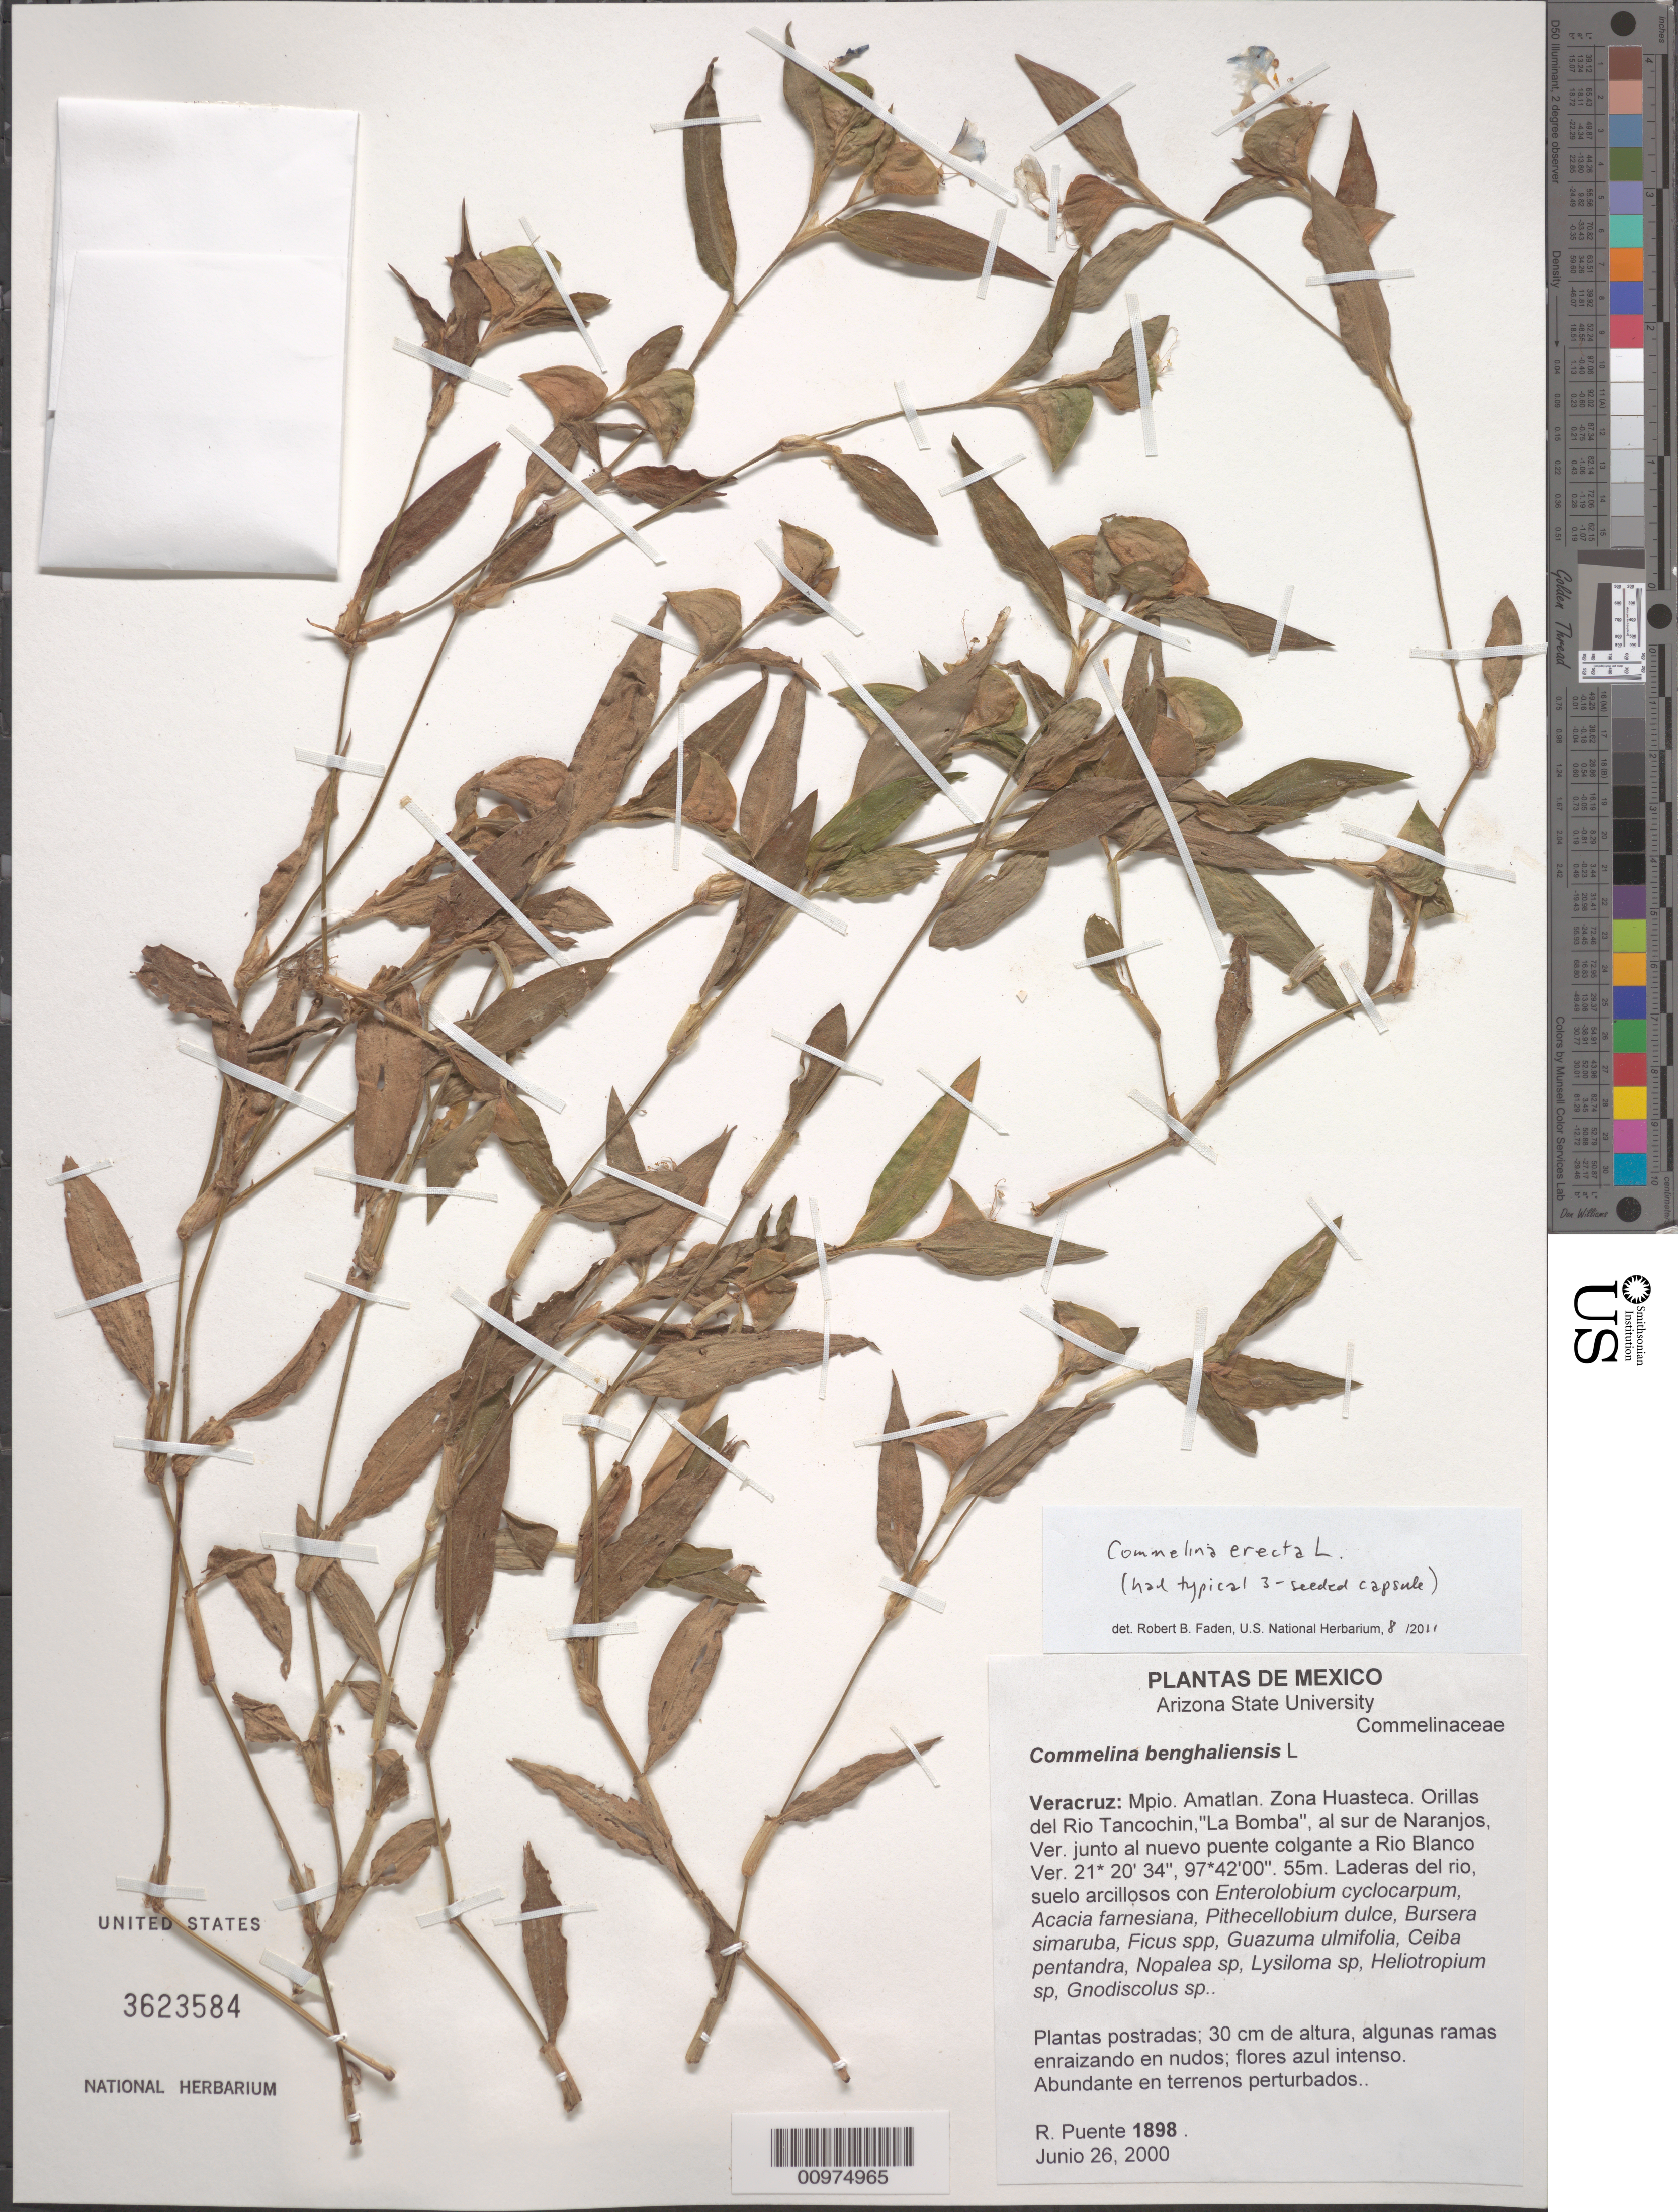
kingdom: Plantae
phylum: Tracheophyta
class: Liliopsida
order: Commelinales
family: Commelinaceae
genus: Commelina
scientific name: Commelina erecta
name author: L.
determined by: Faden, Robert B., (US), Smithsonian Institution - National Museum of Natural History (UNITED STATES)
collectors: R. Puente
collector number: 1898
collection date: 2000-06-26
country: Mexico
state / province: Veracruz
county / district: Amatlan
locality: Mpio. Amatian. Zona Huasteca. Orillas del Rio Tancochin, "La Bomba", al sur de Naranjos, Ver. junto al nuevo puente colgante a Rio Blanco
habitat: Laderas del rio, suelo arcillosos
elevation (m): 55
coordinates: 21 20 34, 97 42 00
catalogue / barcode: US 3623584